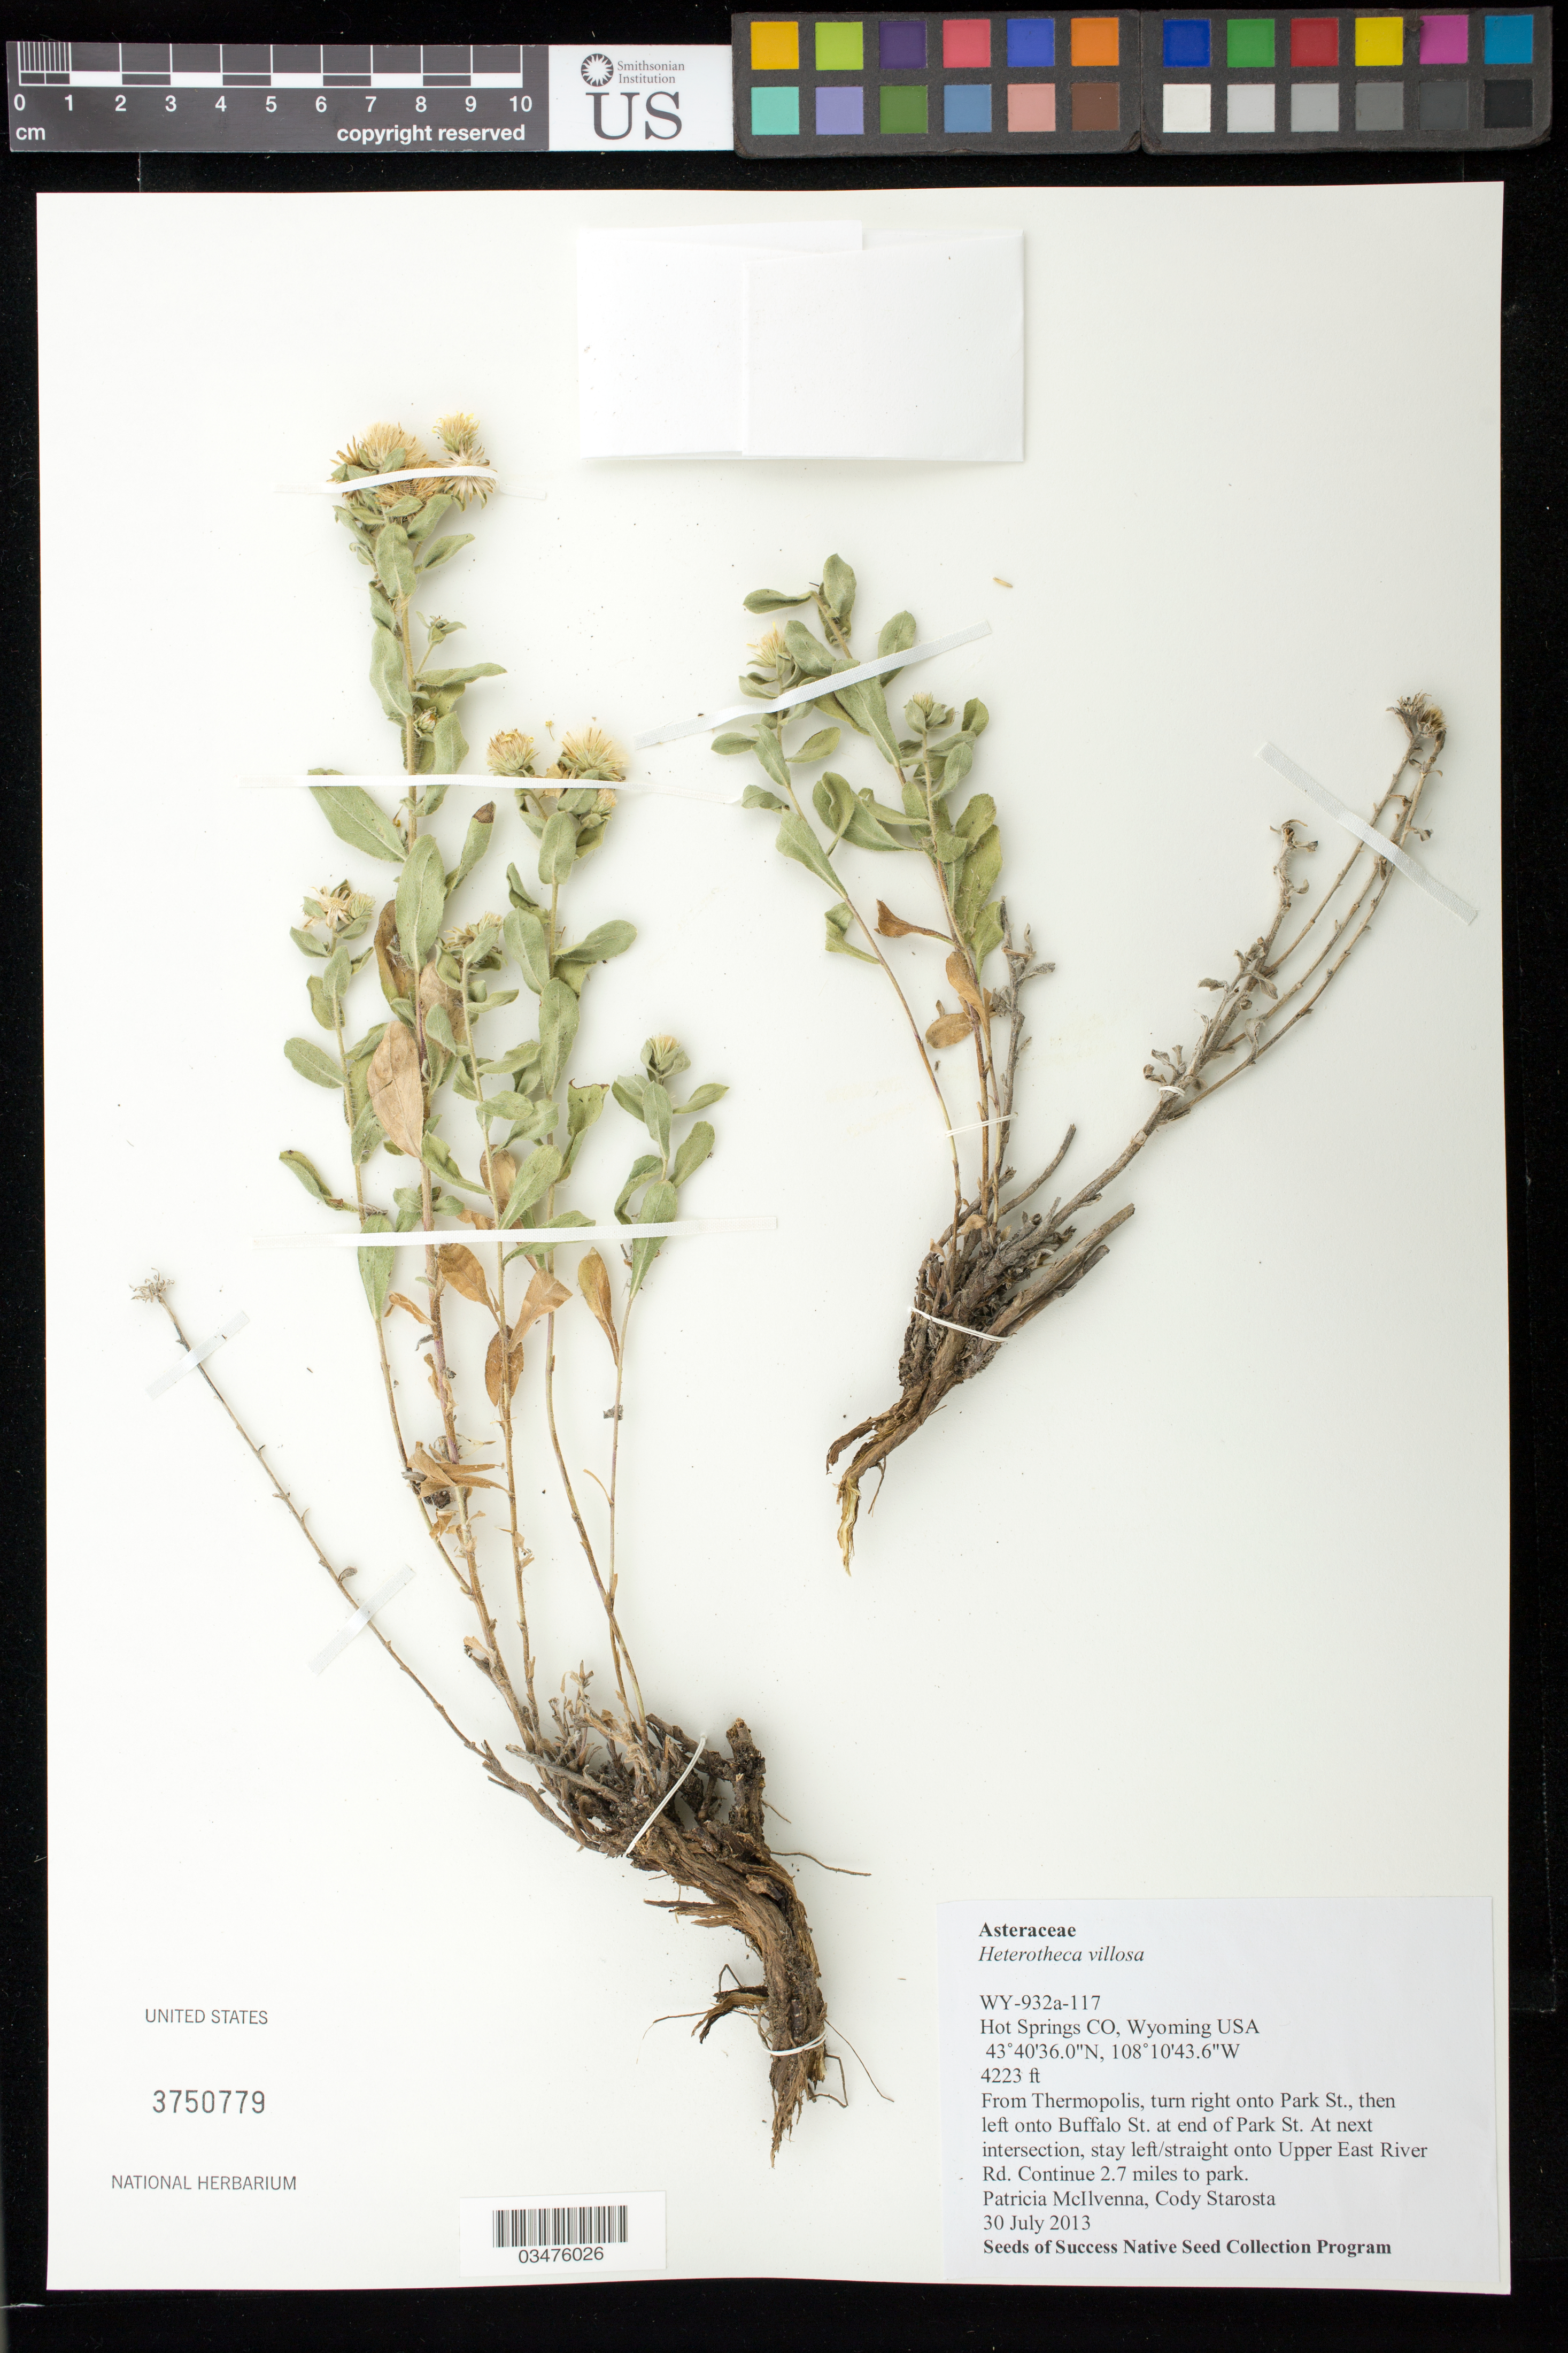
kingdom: Plantae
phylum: Tracheophyta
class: Magnoliopsida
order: Asterales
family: Asteraceae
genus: Heterotheca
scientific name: Heterotheca villosa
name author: (Pursh) Shinners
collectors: P. McIlvenna & C. Starosa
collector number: WY932A-117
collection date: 2013-07-30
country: United States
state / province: Wyoming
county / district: Hot Springs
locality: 2.7 mi. on Upper East River Rd.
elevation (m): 1287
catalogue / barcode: US 3750779